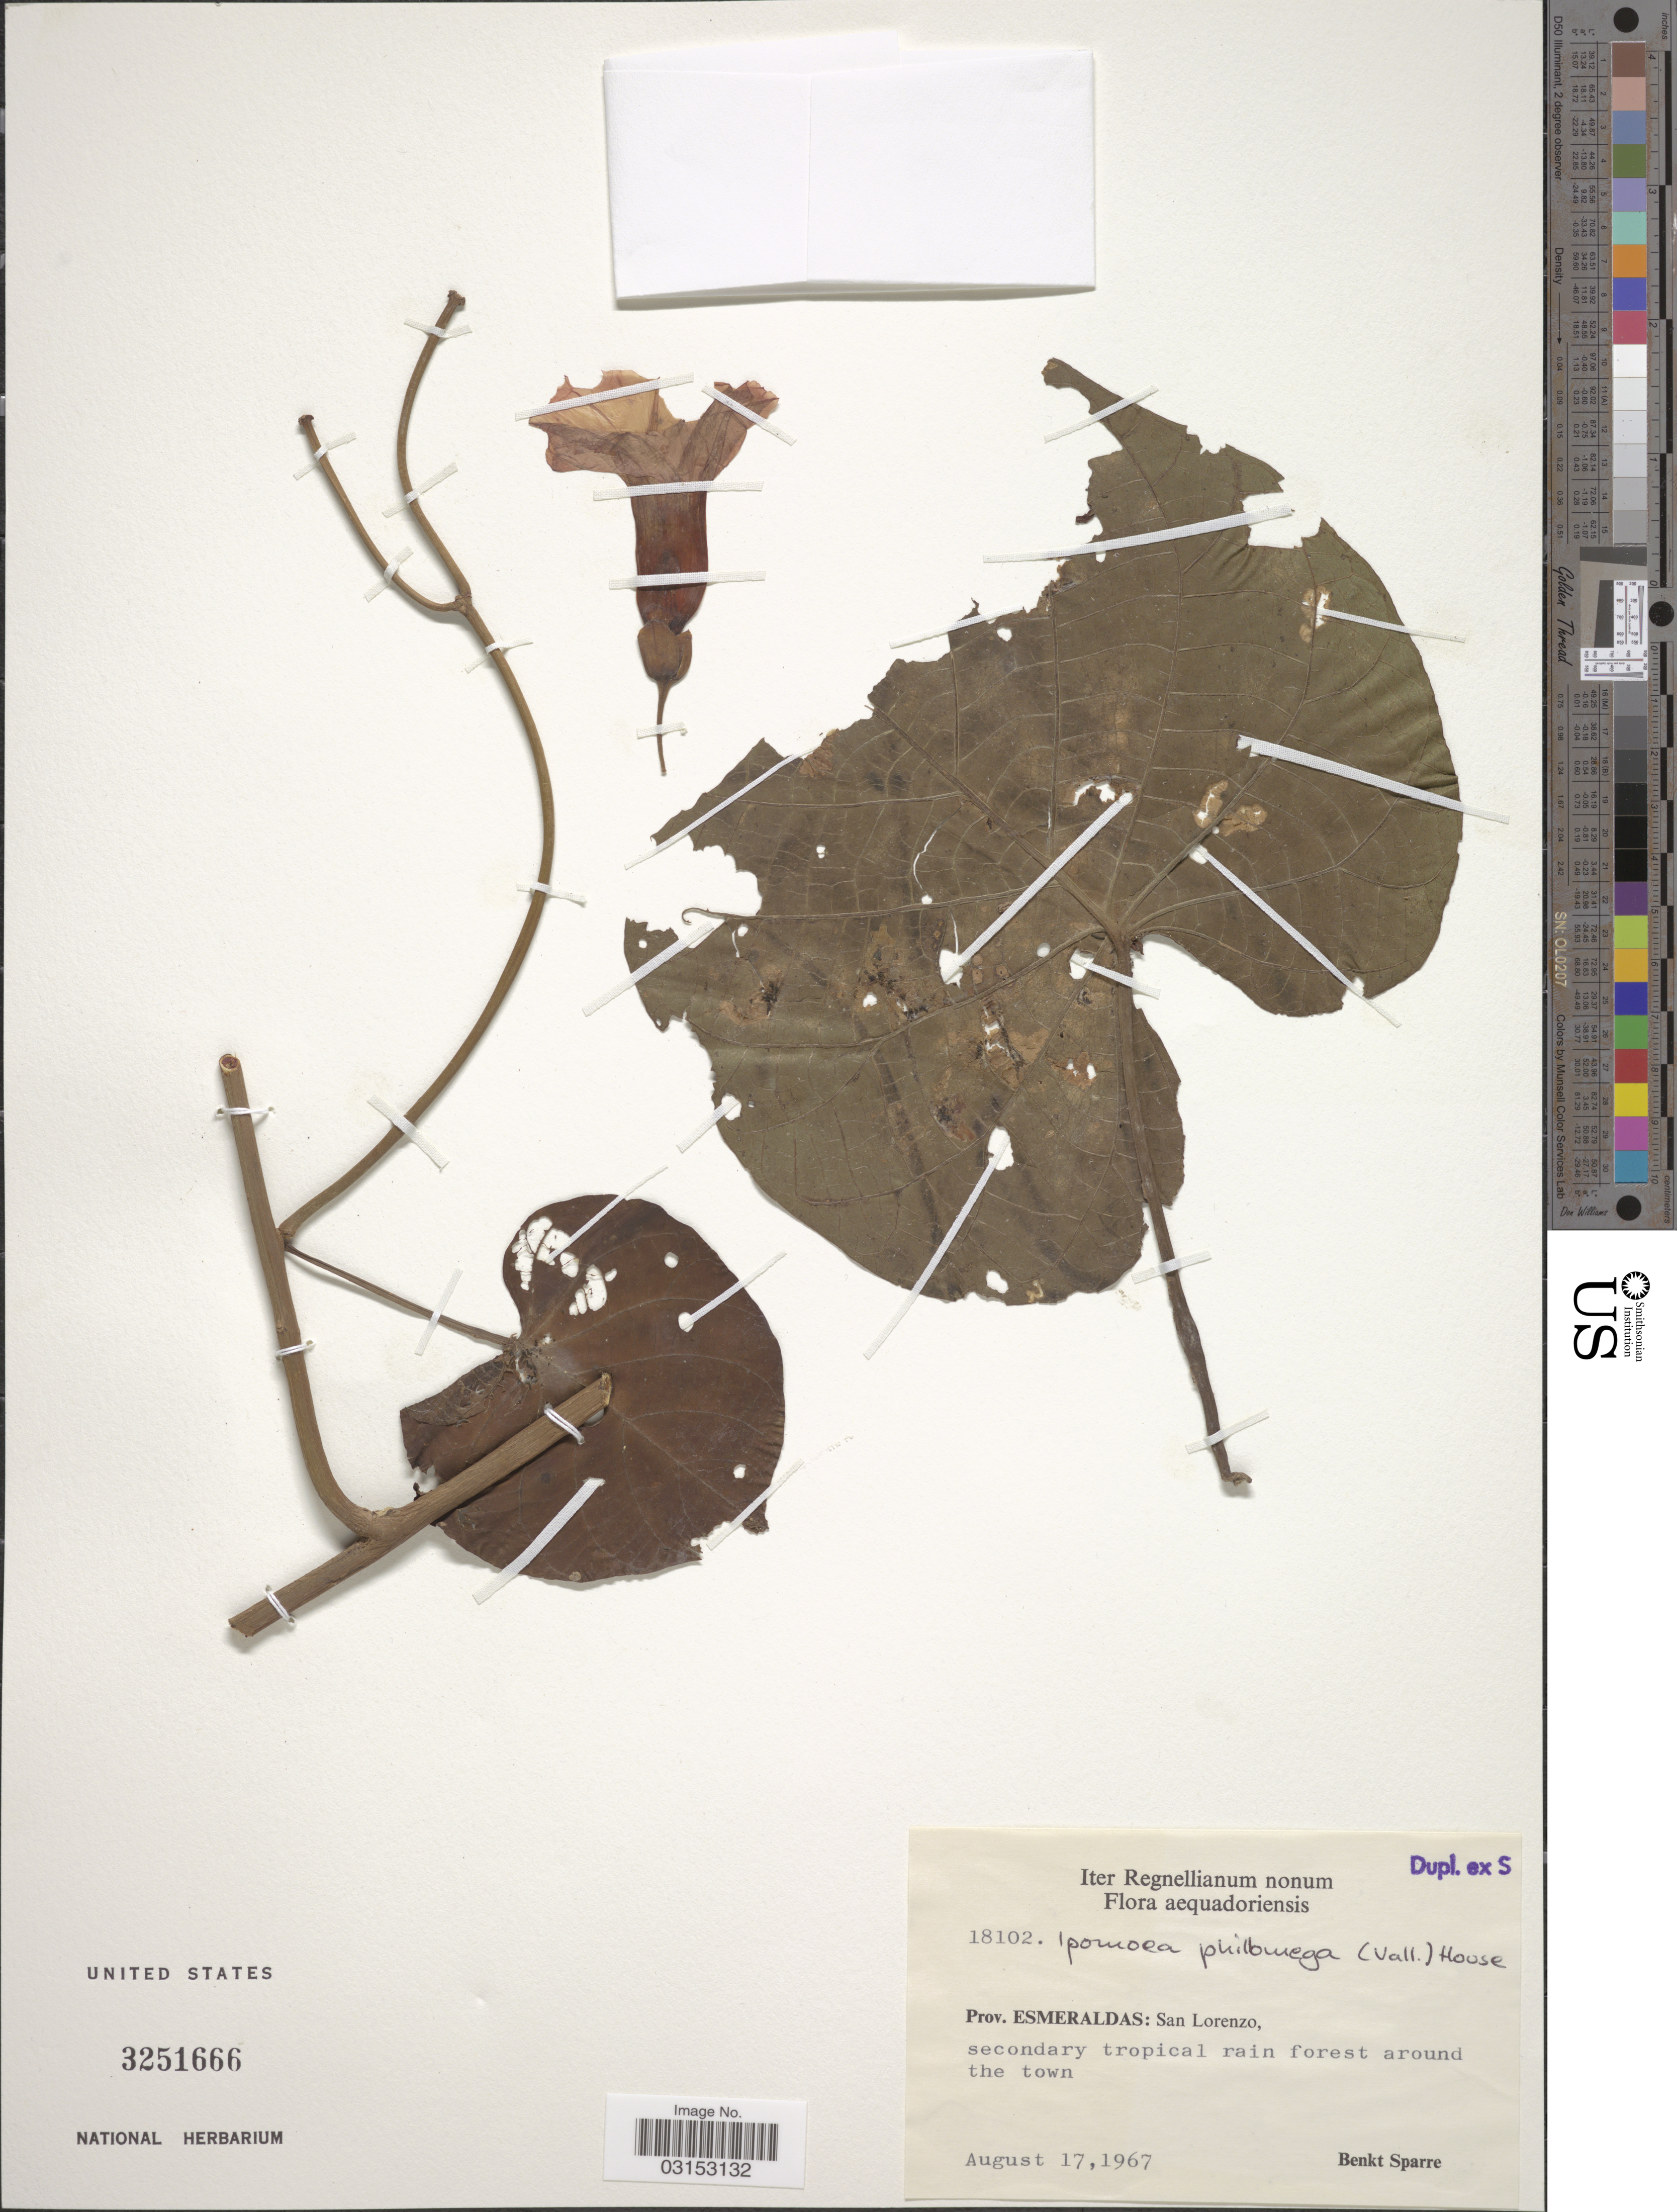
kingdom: Plantae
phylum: Tracheophyta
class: Magnoliopsida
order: Solanales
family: Convolvulaceae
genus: Ipomoea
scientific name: Ipomoea philomega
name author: (Vell.) House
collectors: B. Sparre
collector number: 18102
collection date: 1967-08-17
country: Ecuador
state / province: Esmeraldas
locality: Aequadoriensis, San Lorenzo.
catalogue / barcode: US 3251666